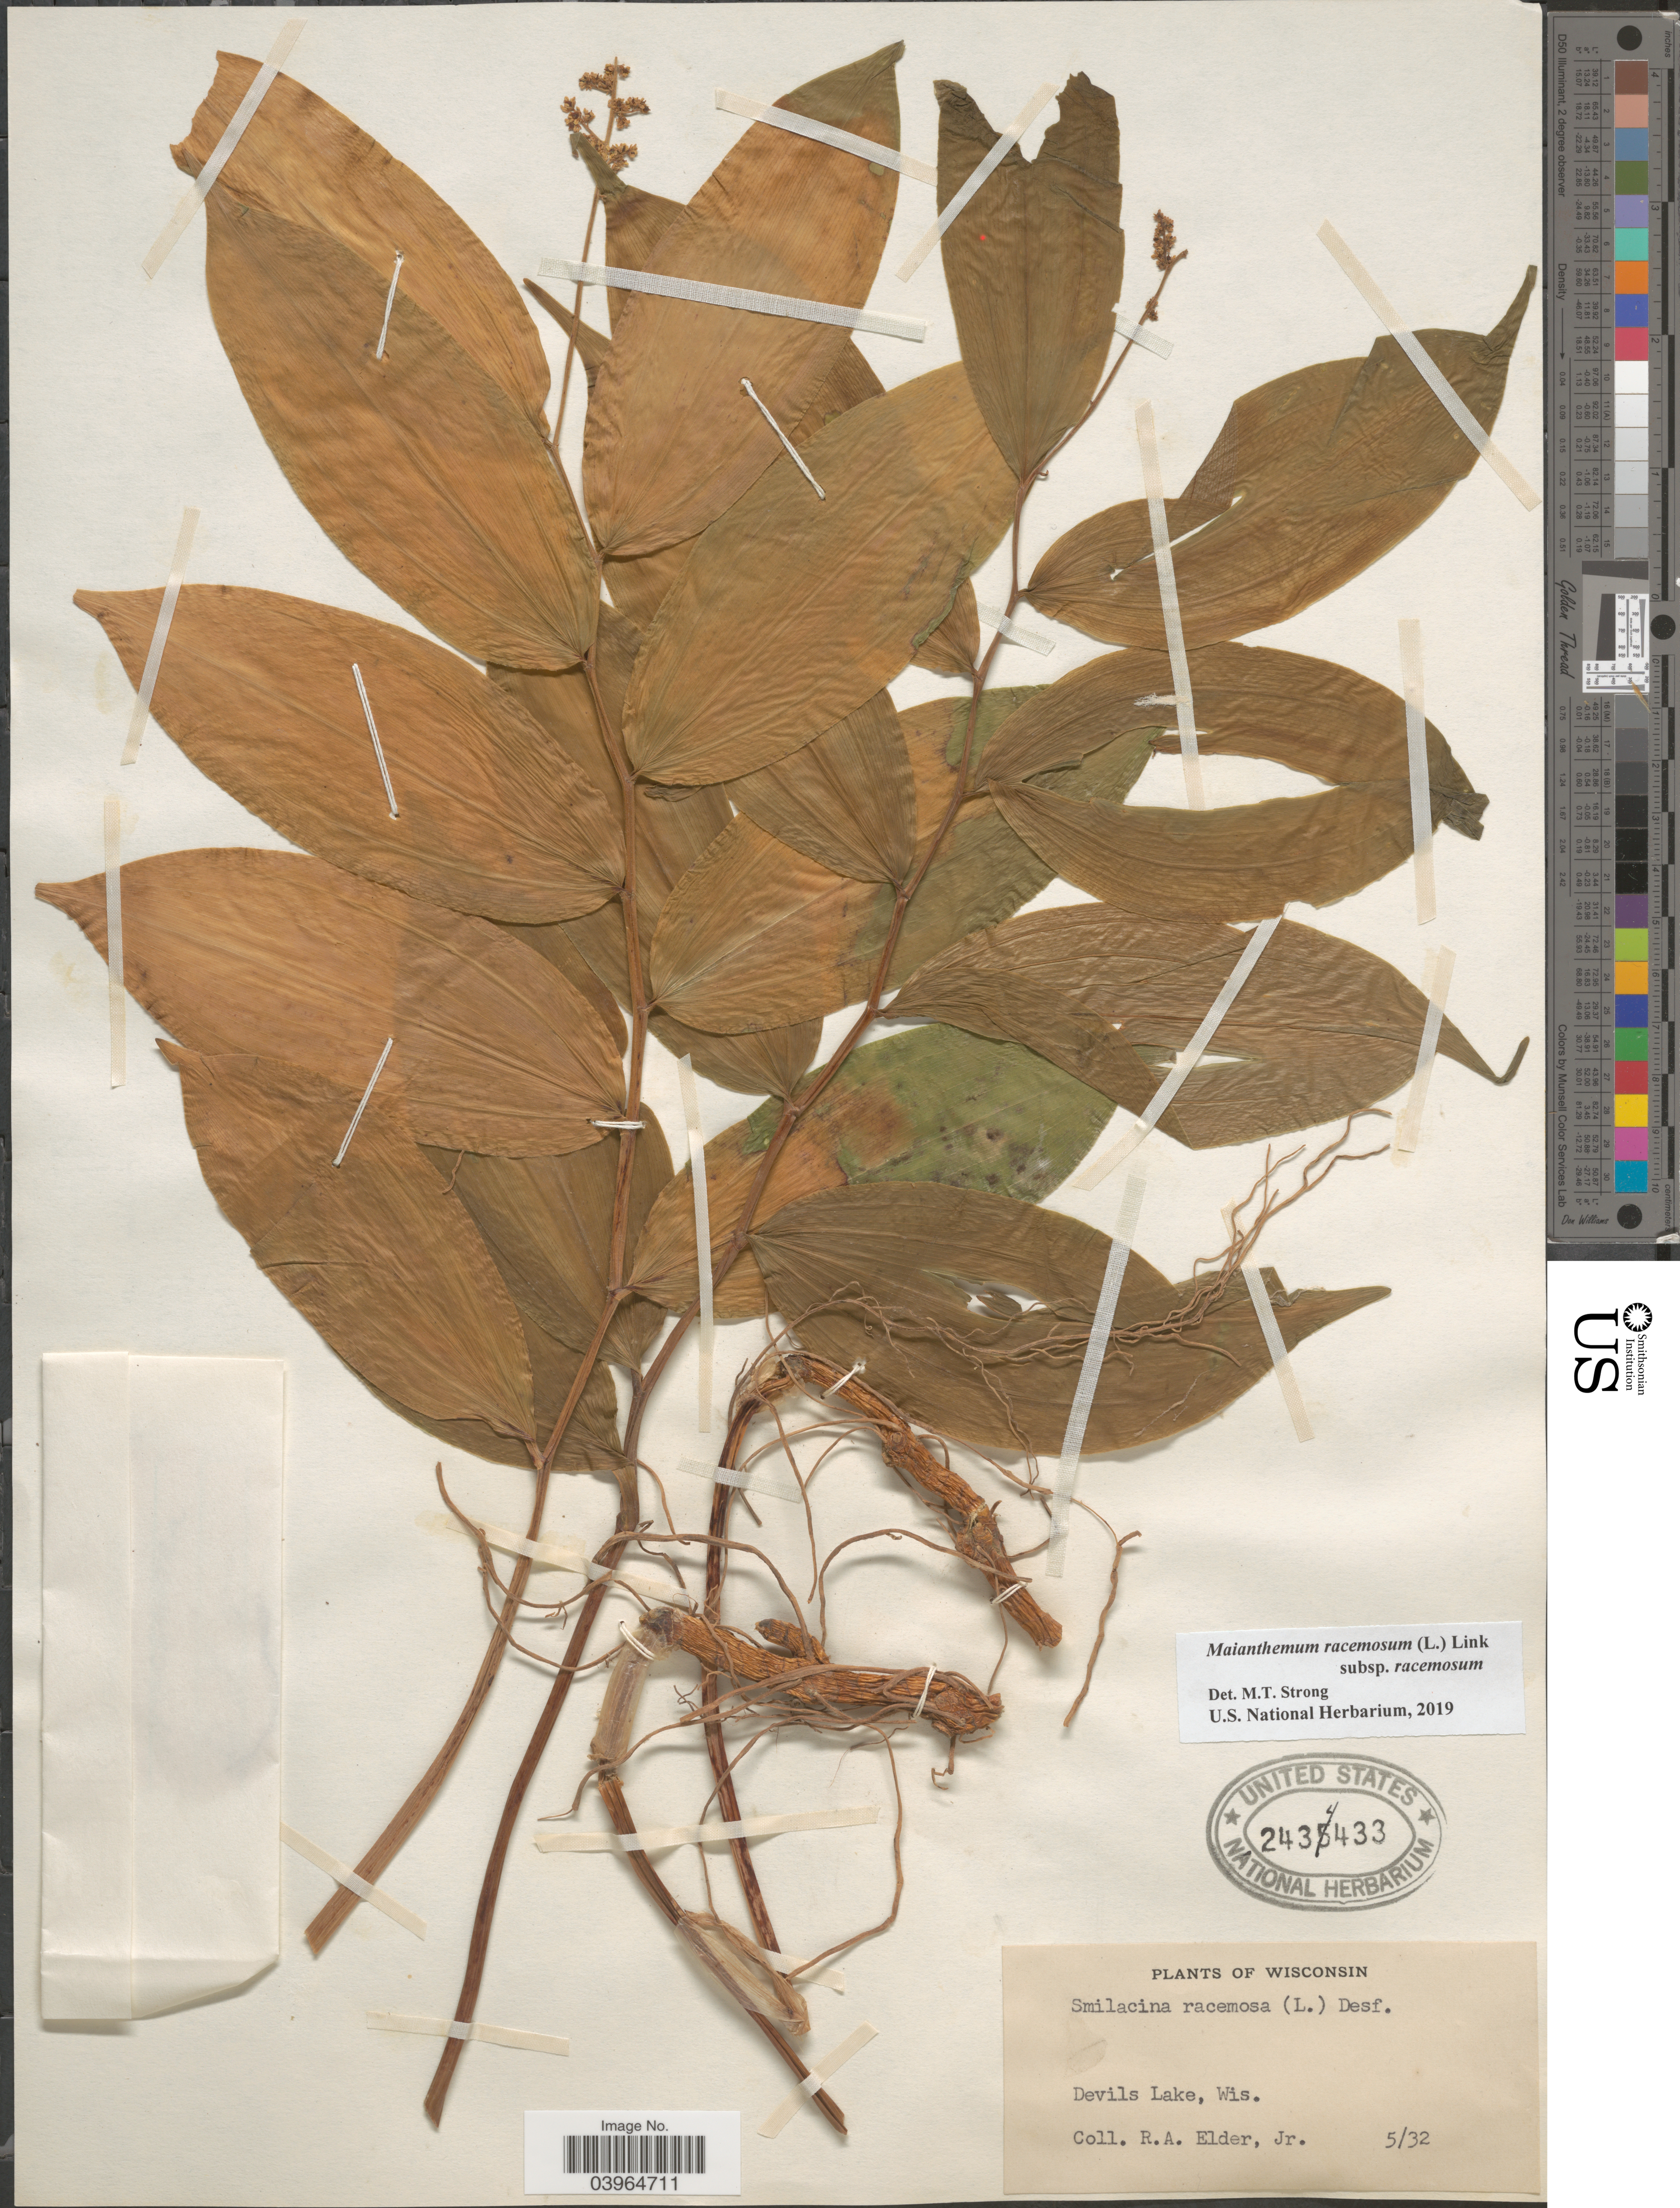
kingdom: Plantae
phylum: Tracheophyta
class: Liliopsida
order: Asparagales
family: Asparagaceae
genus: Maianthemum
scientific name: Maianthemum racemosum subsp. racemosum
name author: (L.) Link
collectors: R. Elder Jr.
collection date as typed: Transcribed d/m/y: /5/32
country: United States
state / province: Wisconsin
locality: Devils Lake.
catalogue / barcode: US 2434433